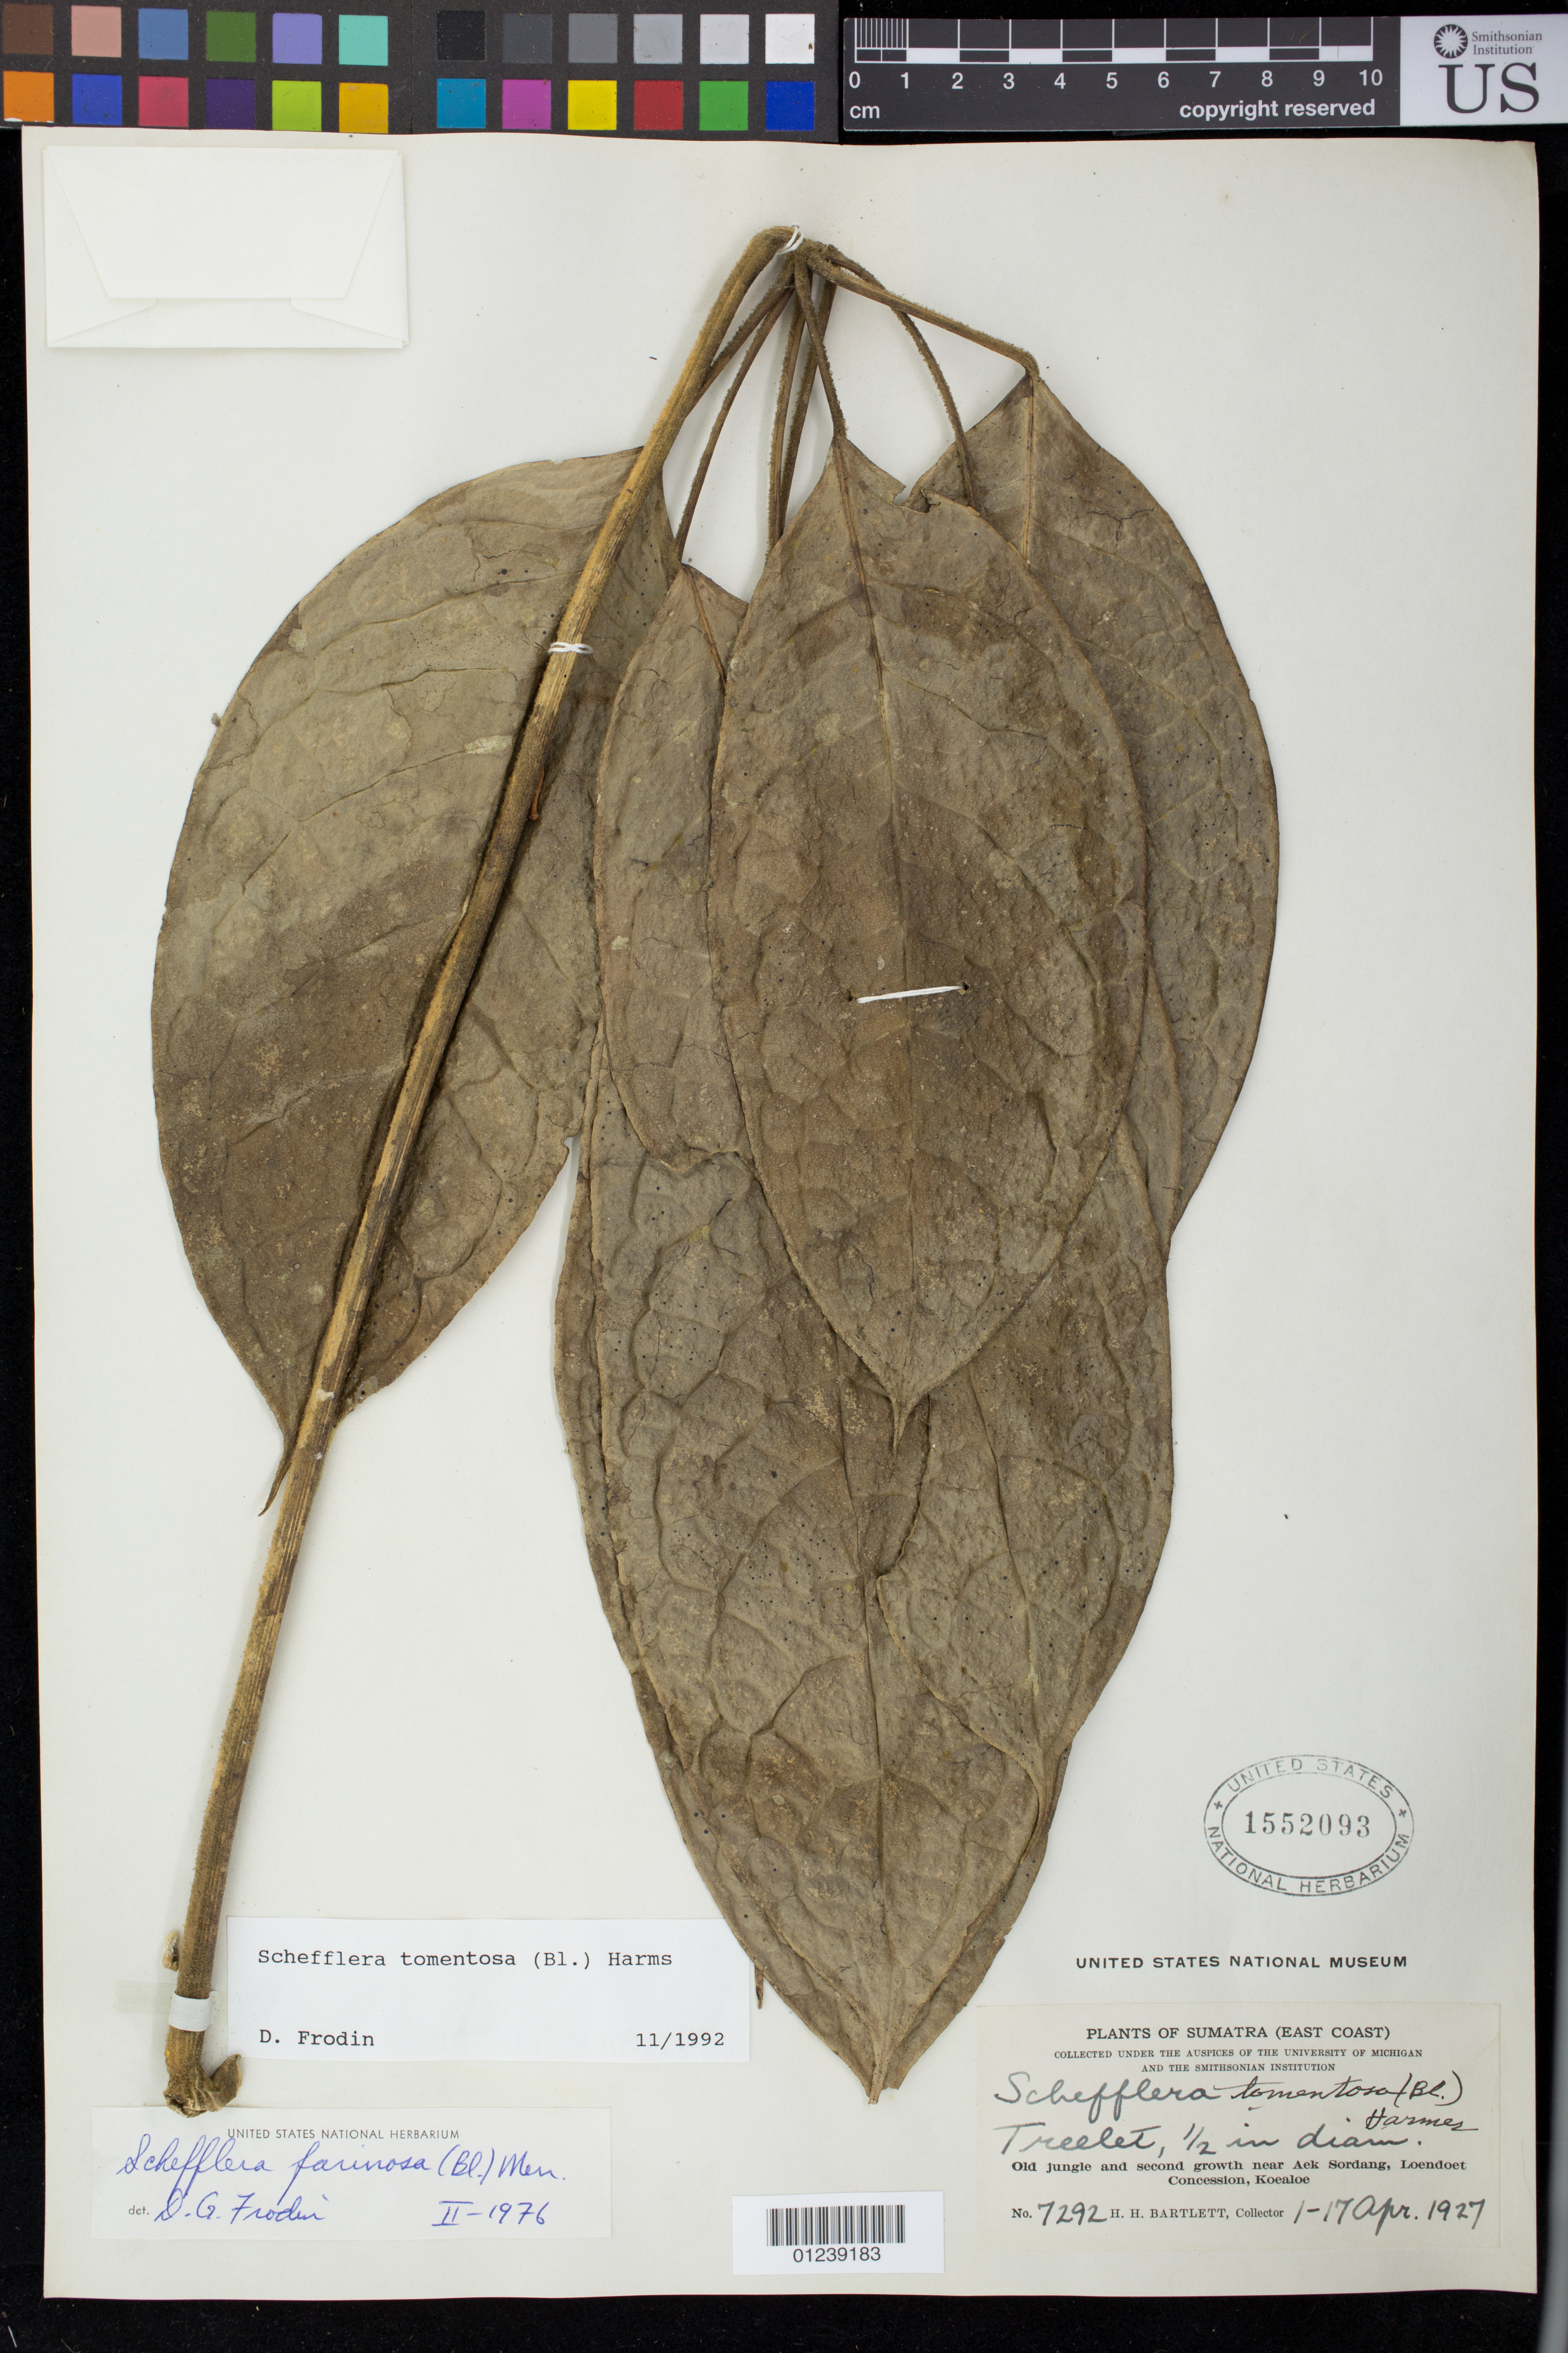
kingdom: Plantae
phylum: Tracheophyta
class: Magnoliopsida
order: Apiales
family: Araliaceae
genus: Heptapleurum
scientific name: Heptapleurum farinosum var. farinosum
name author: (Blume) Lowry & G. M. Plunkett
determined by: Wagner, W. L., (BOT), Smithsonian Institution - National Museum of Natural History (UNITED STATES)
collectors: H. H. Bartlett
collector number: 7292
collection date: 1927-04-01/1927-04-17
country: Indonesia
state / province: Sumatra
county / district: Sumatera Utara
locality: East Coast. Near Aek Sordang, Loendoet Concession, Koealoe [Kuala Kualu].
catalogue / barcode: US 1552093